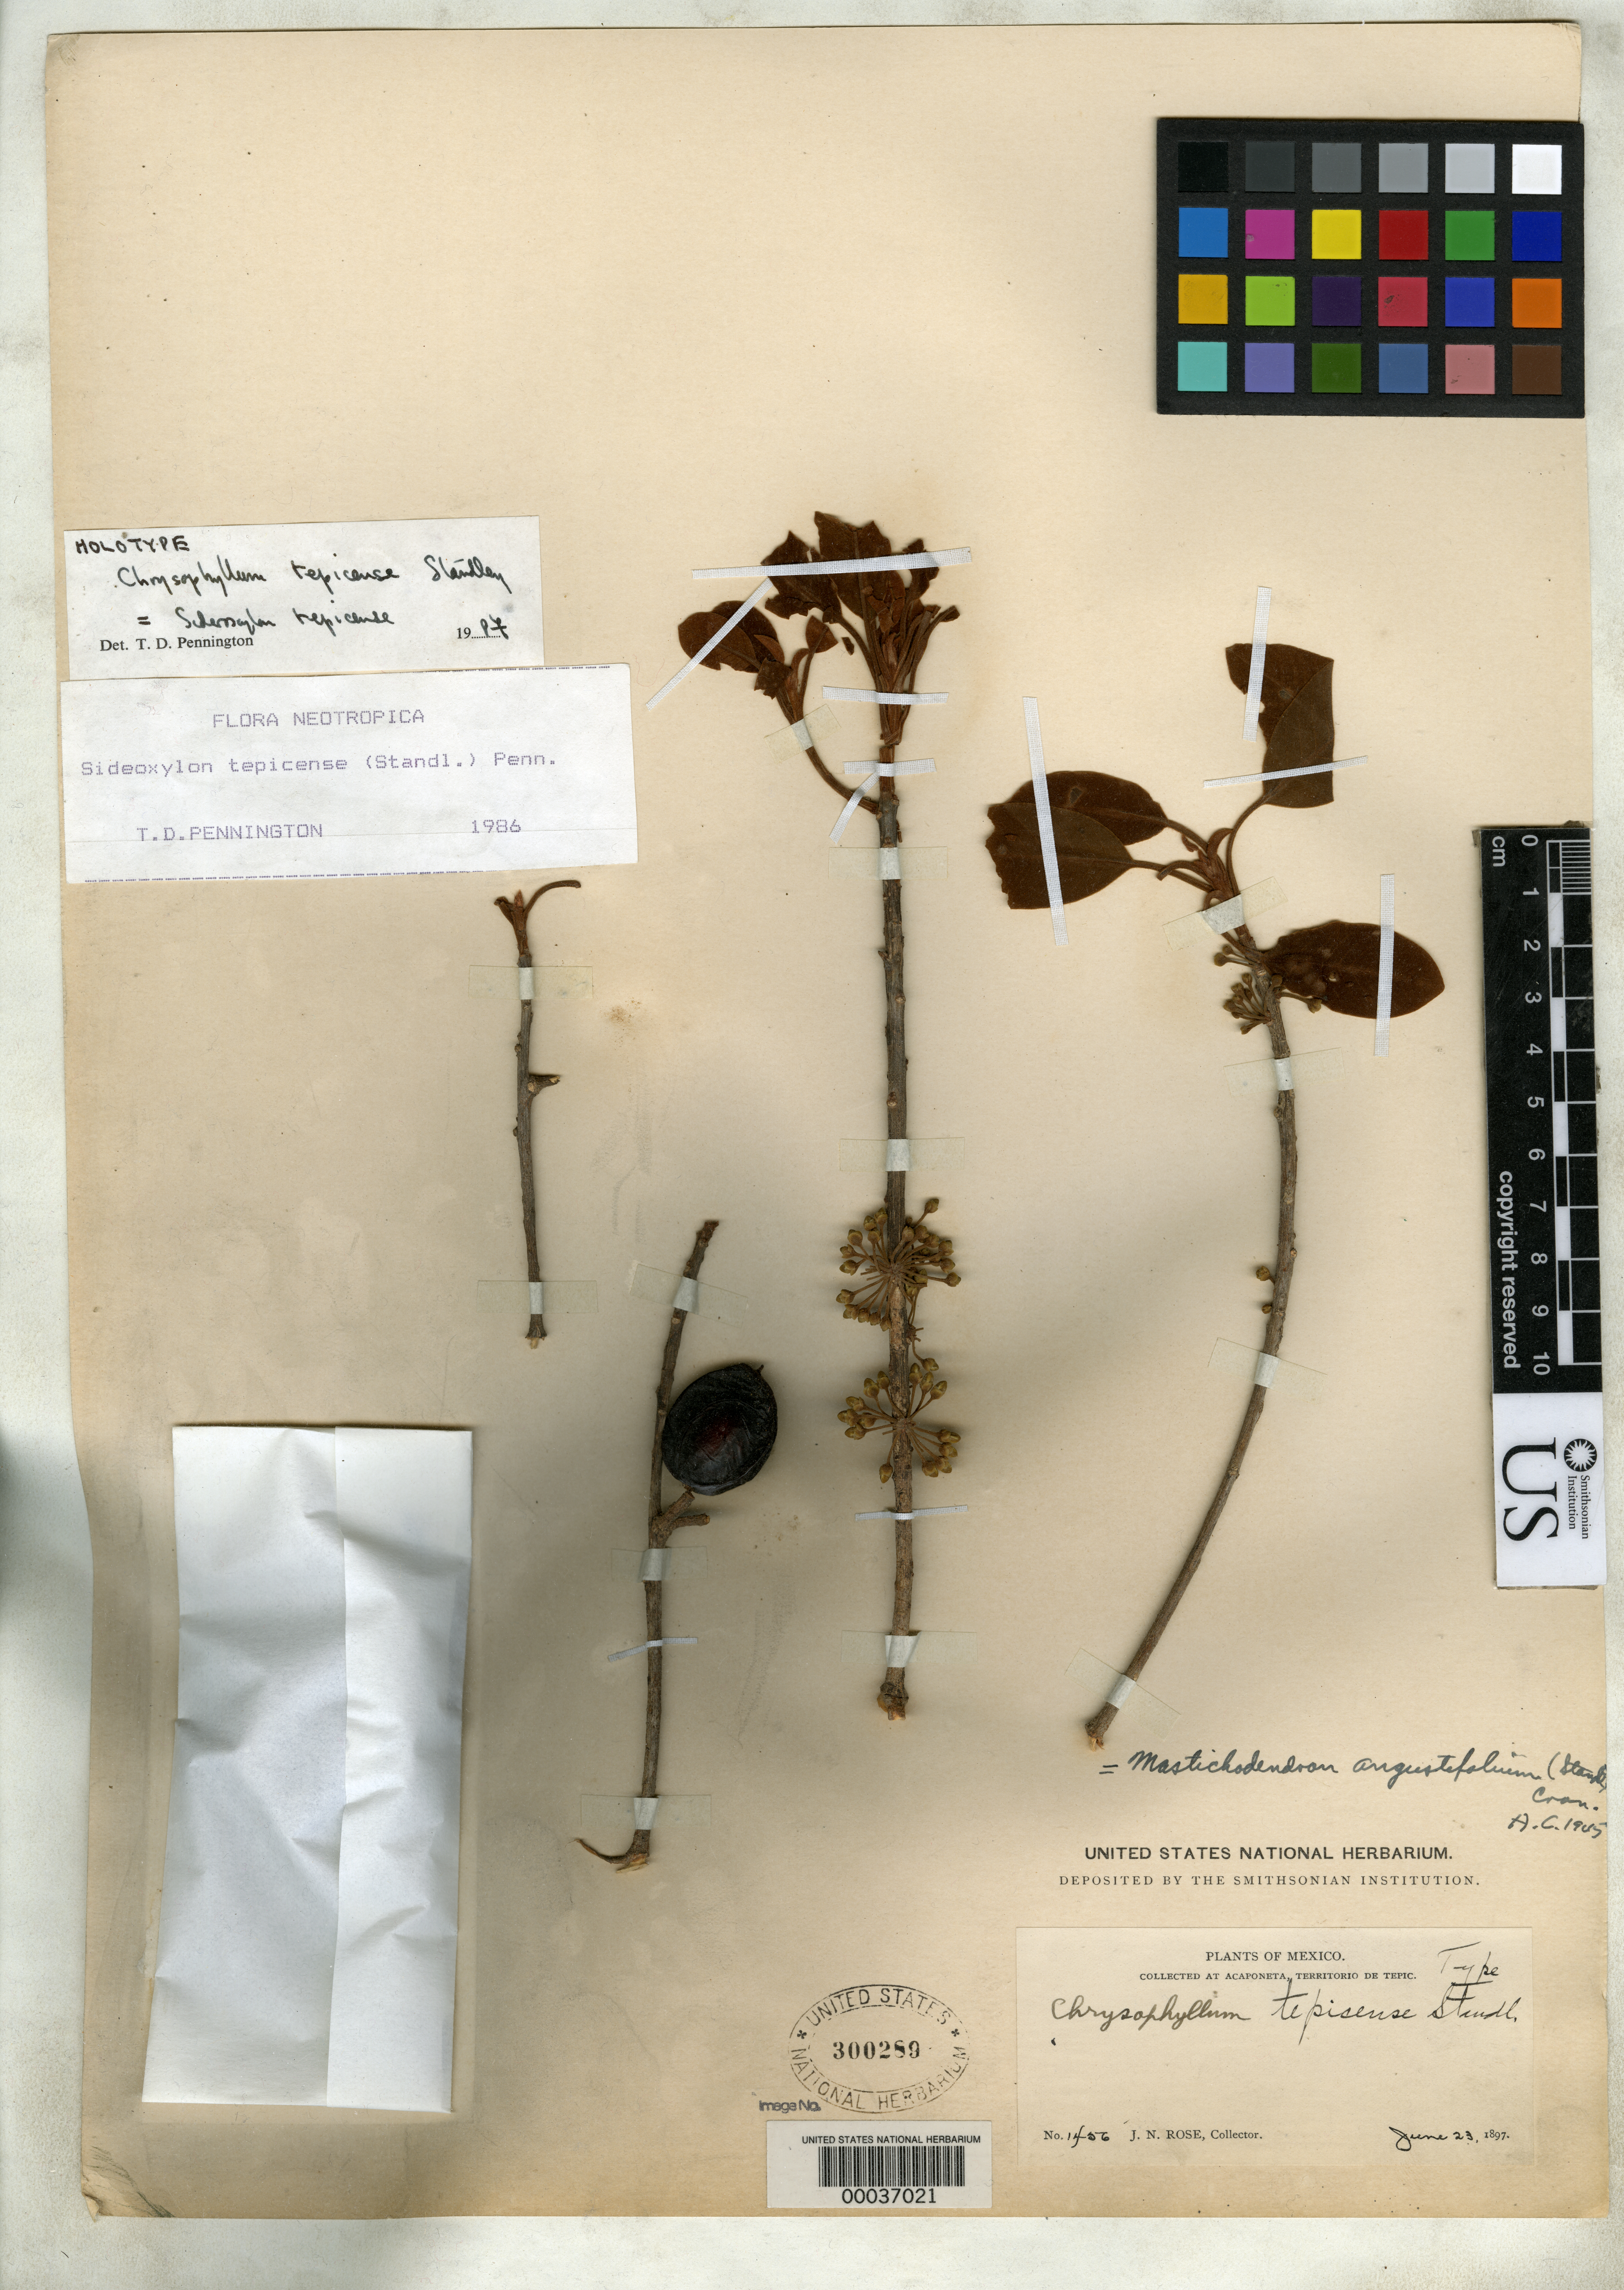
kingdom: Plantae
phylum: Tracheophyta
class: Magnoliopsida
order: Ericales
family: Sapotaceae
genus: Chrysophyllum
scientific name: Chrysophyllum tepicense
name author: Standl.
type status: Holotype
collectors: J. N. Rose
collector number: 1456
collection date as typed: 23 Jun 1897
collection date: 1897-06-23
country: Mexico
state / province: Nayarit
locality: Between Acaponeta and Tepic.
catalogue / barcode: US 300289